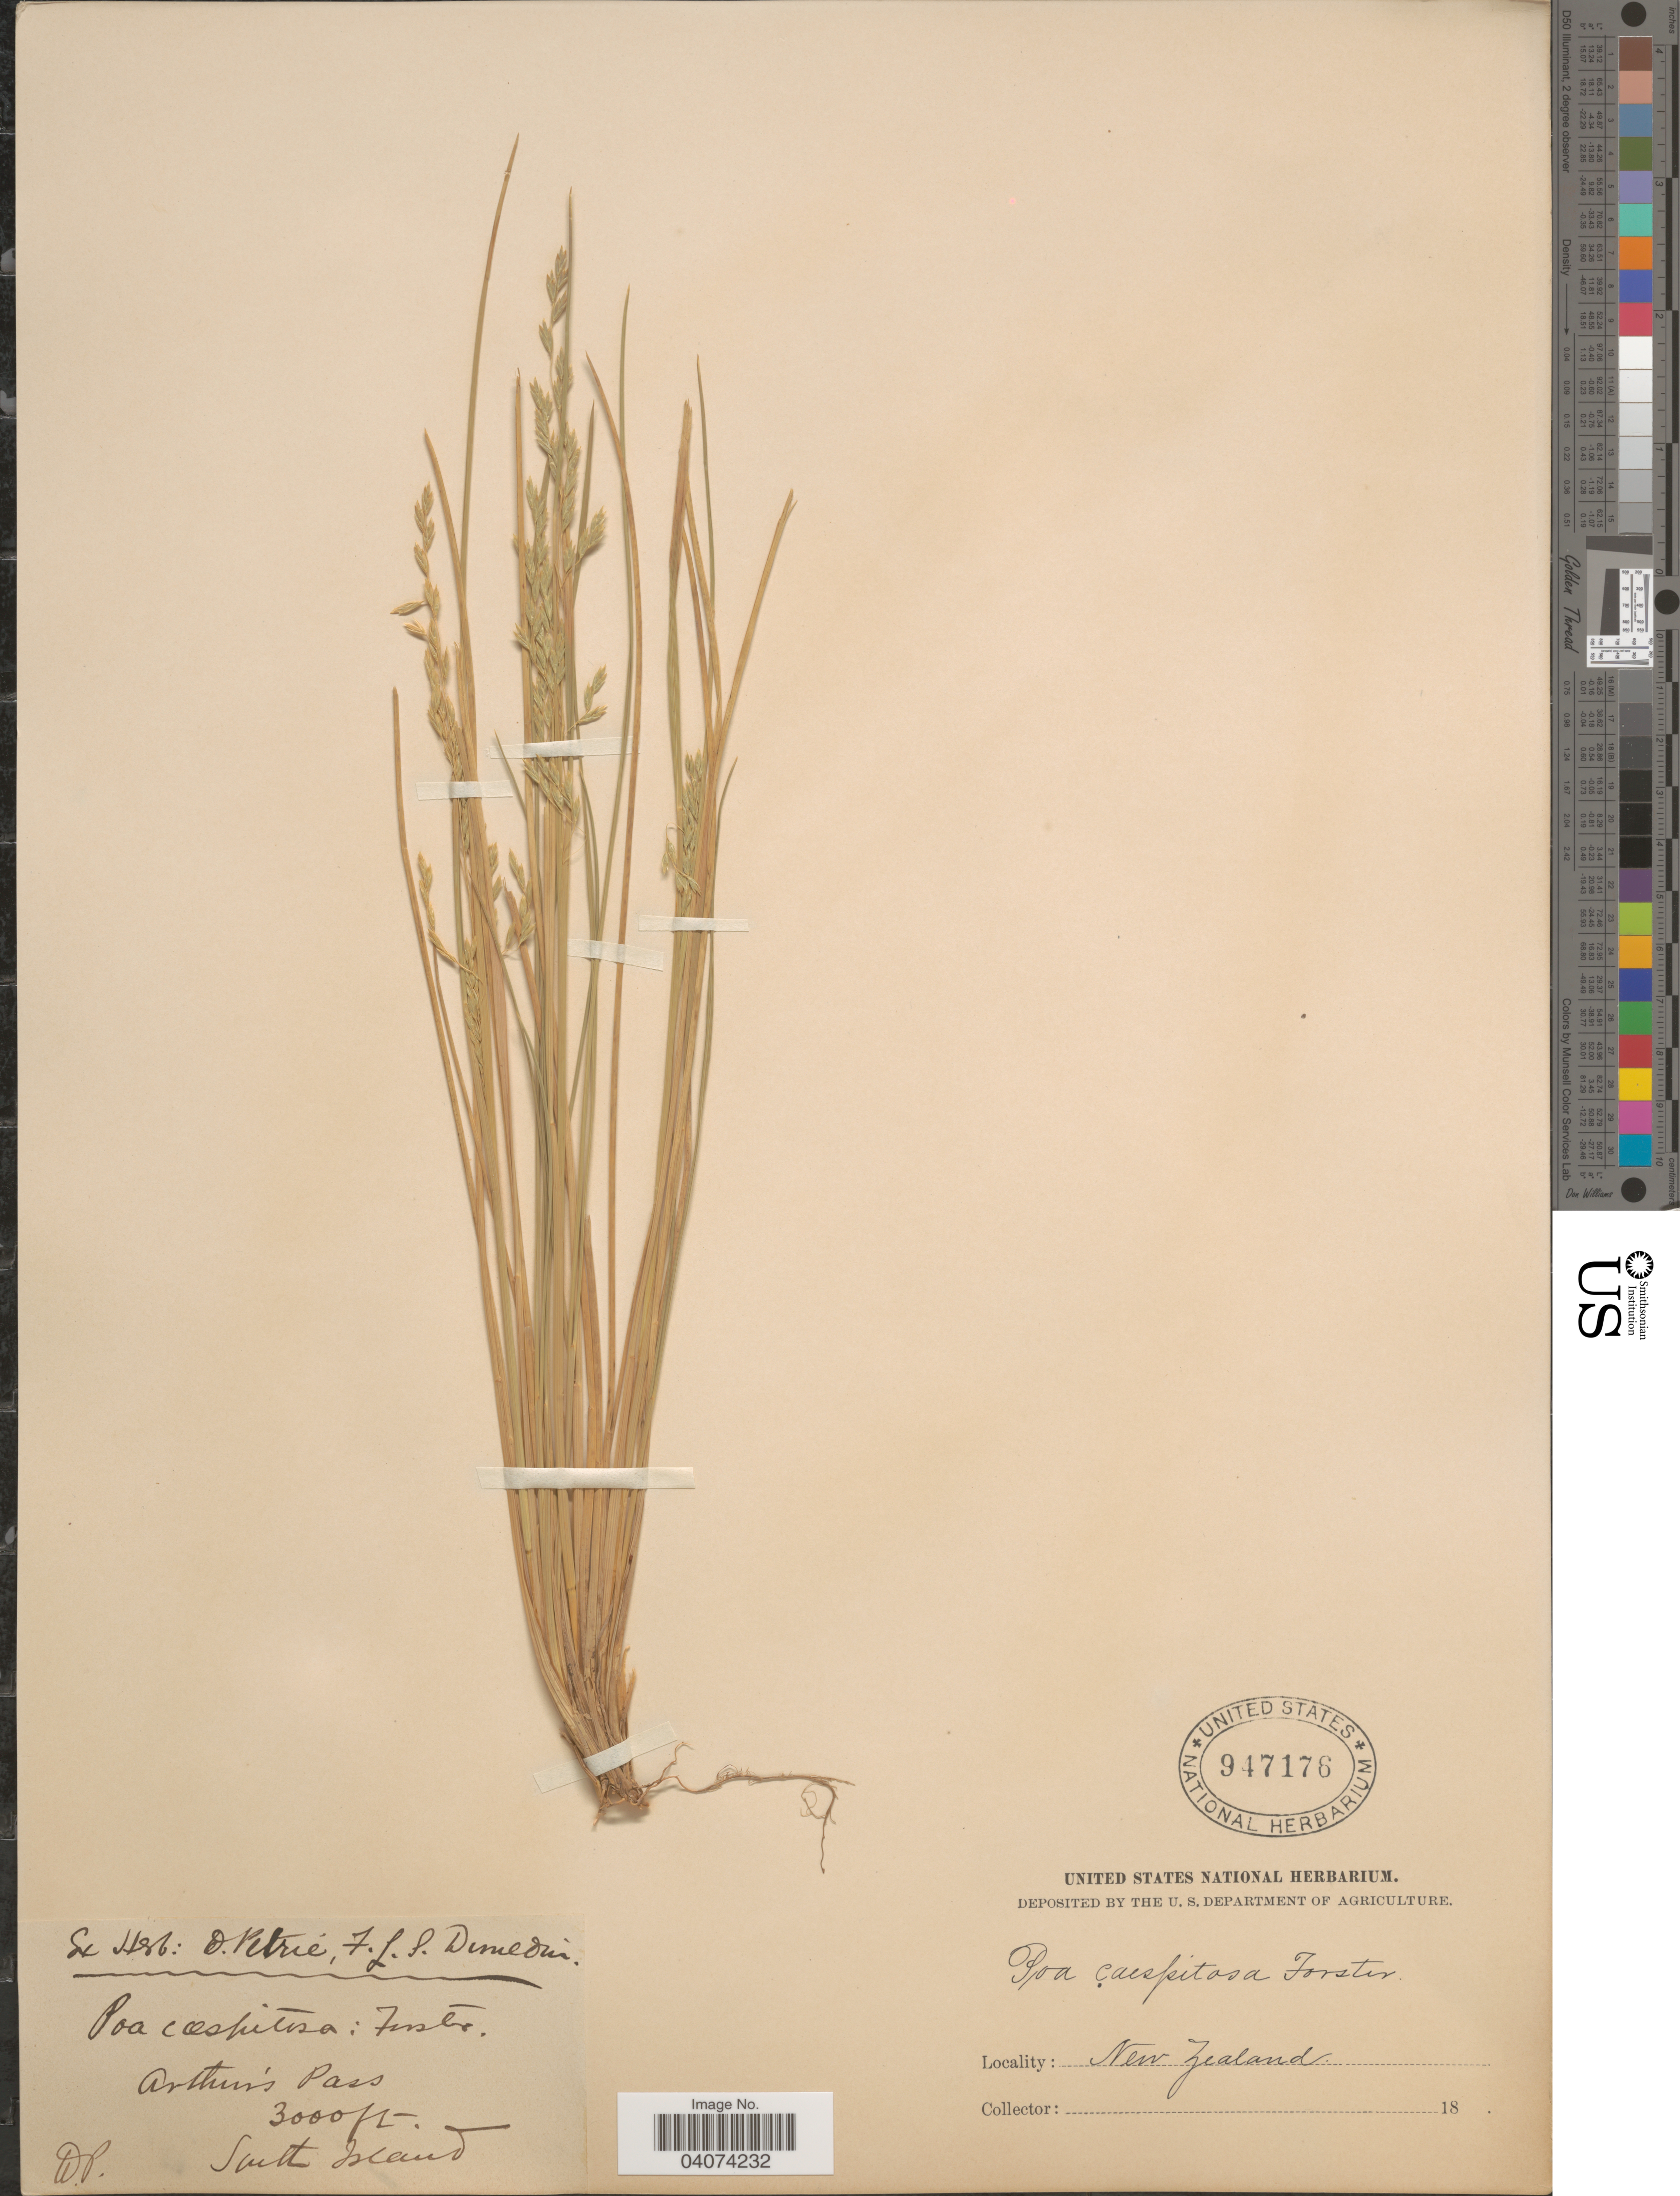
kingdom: Plantae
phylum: Tracheophyta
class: Liliopsida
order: Poales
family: Poaceae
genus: Poa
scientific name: Poa cita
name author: Edgar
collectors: Ex Herb D. Petrie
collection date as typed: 18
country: New Zealand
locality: Arthur's Pass. South Island.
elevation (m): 914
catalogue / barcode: US 947176